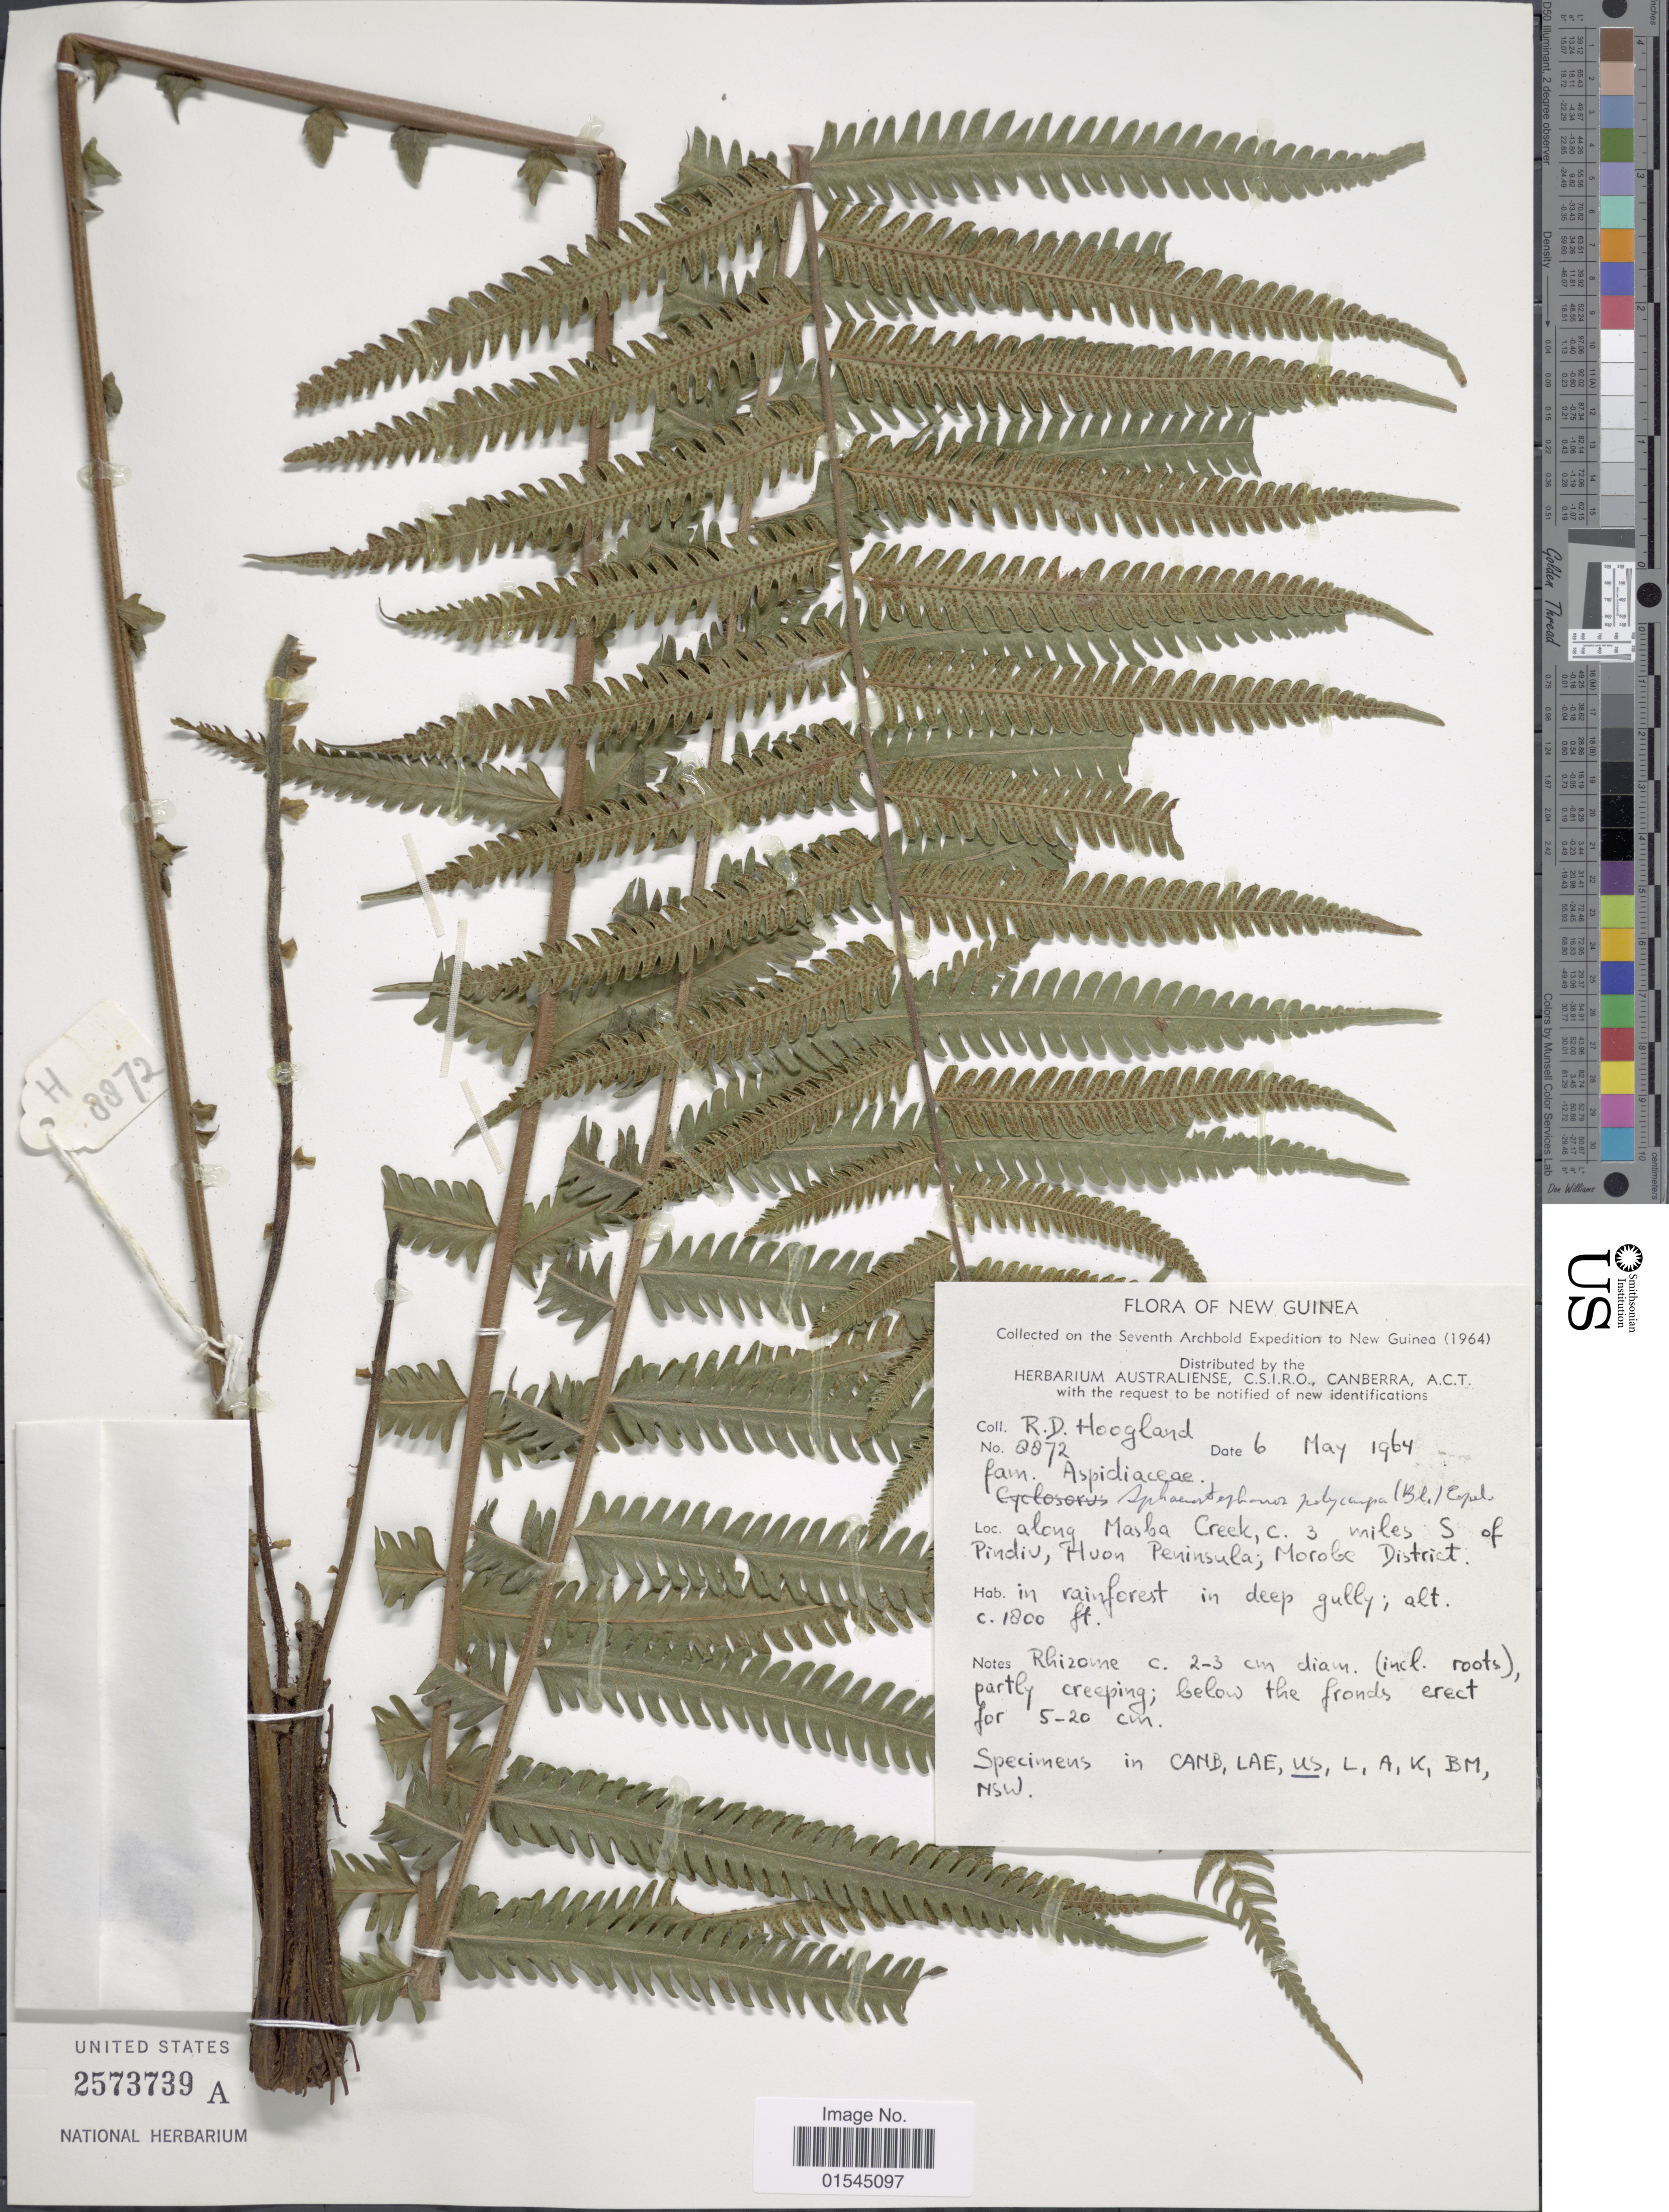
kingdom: Plantae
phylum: Tracheophyta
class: Polypodiopsida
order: Polypodiales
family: Thelypteridaceae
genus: Sphaerostephanos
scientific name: Sphaerostephanos polycarpus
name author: (Blume) Copel.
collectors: R. D. Hoogland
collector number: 8872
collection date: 1964-05-06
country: Papua New Guinea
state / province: Morobe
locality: Along Masba Creek, c. 3 miles S of Pindiu, Huon Peninsula; Morobe District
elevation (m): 549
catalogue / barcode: US 2573739A